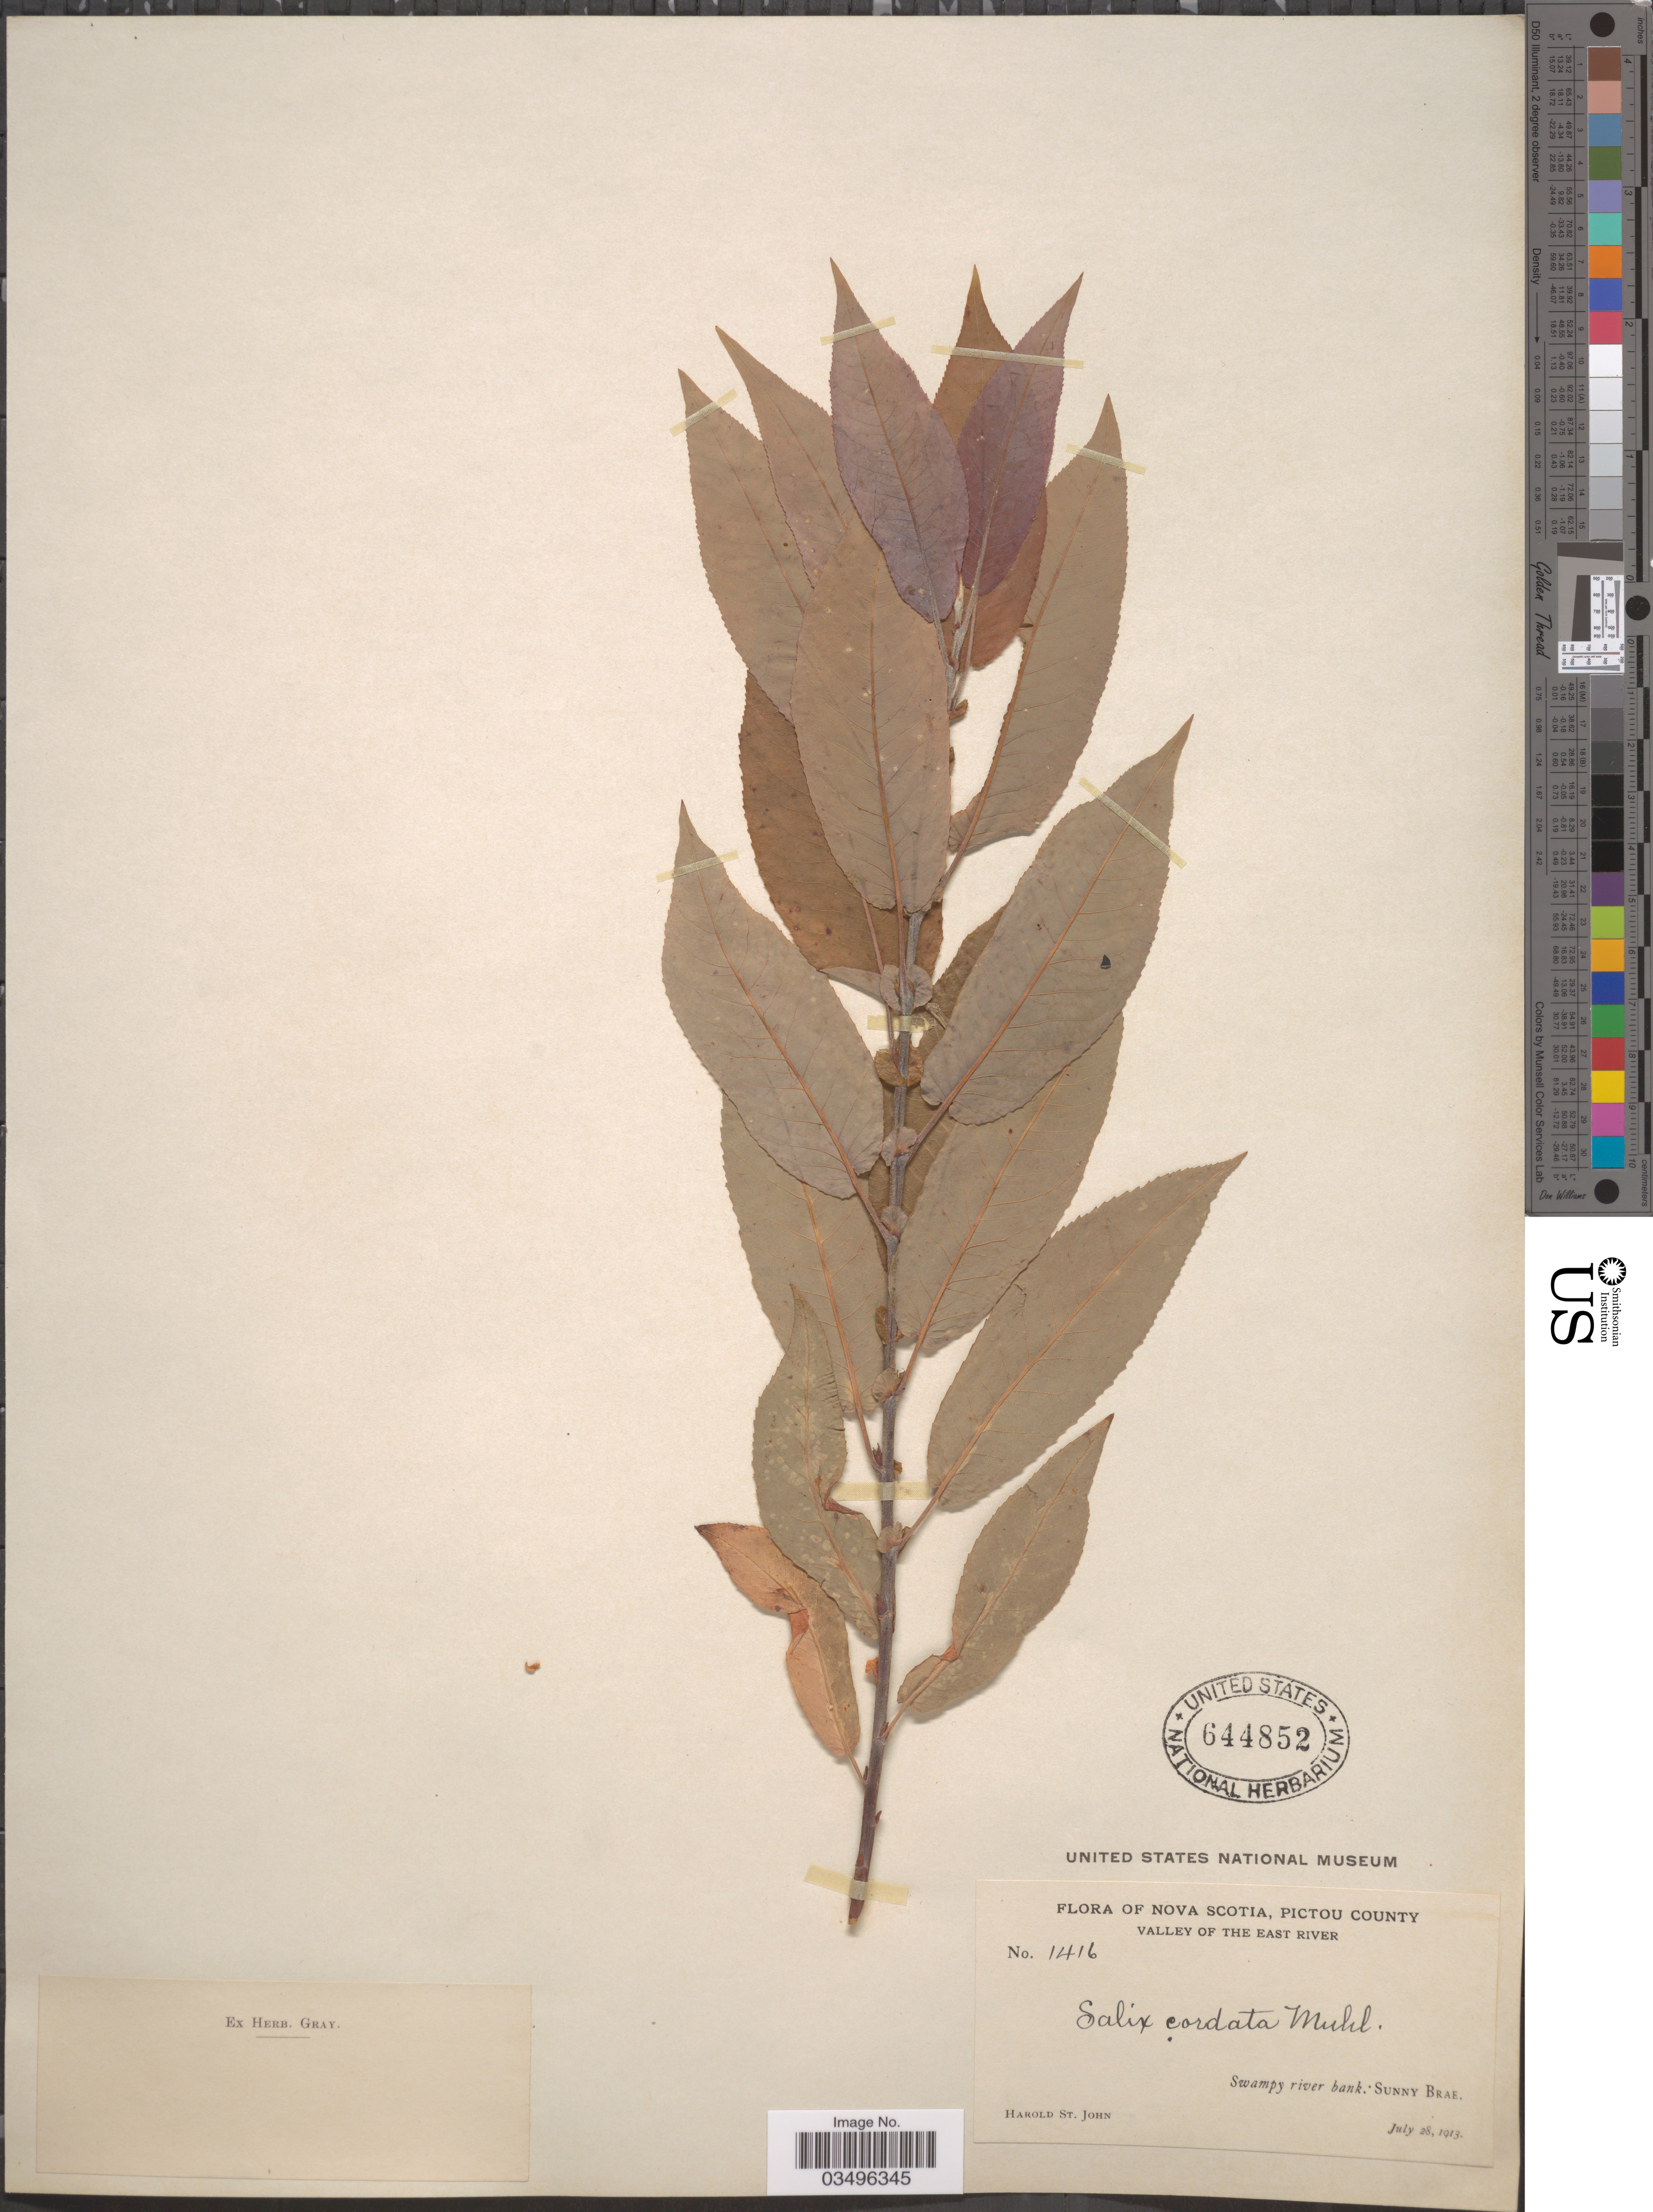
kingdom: Plantae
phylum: Tracheophyta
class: Magnoliopsida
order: Malpighiales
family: Salicaceae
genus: Salix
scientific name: Salix cordata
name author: Michx.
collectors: H. St. John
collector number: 1416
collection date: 1913-07-28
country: Canada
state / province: Nova Scotia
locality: Pictou County. Valley of the East River. Swampy river bank. Sunny Brae.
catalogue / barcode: US 644852